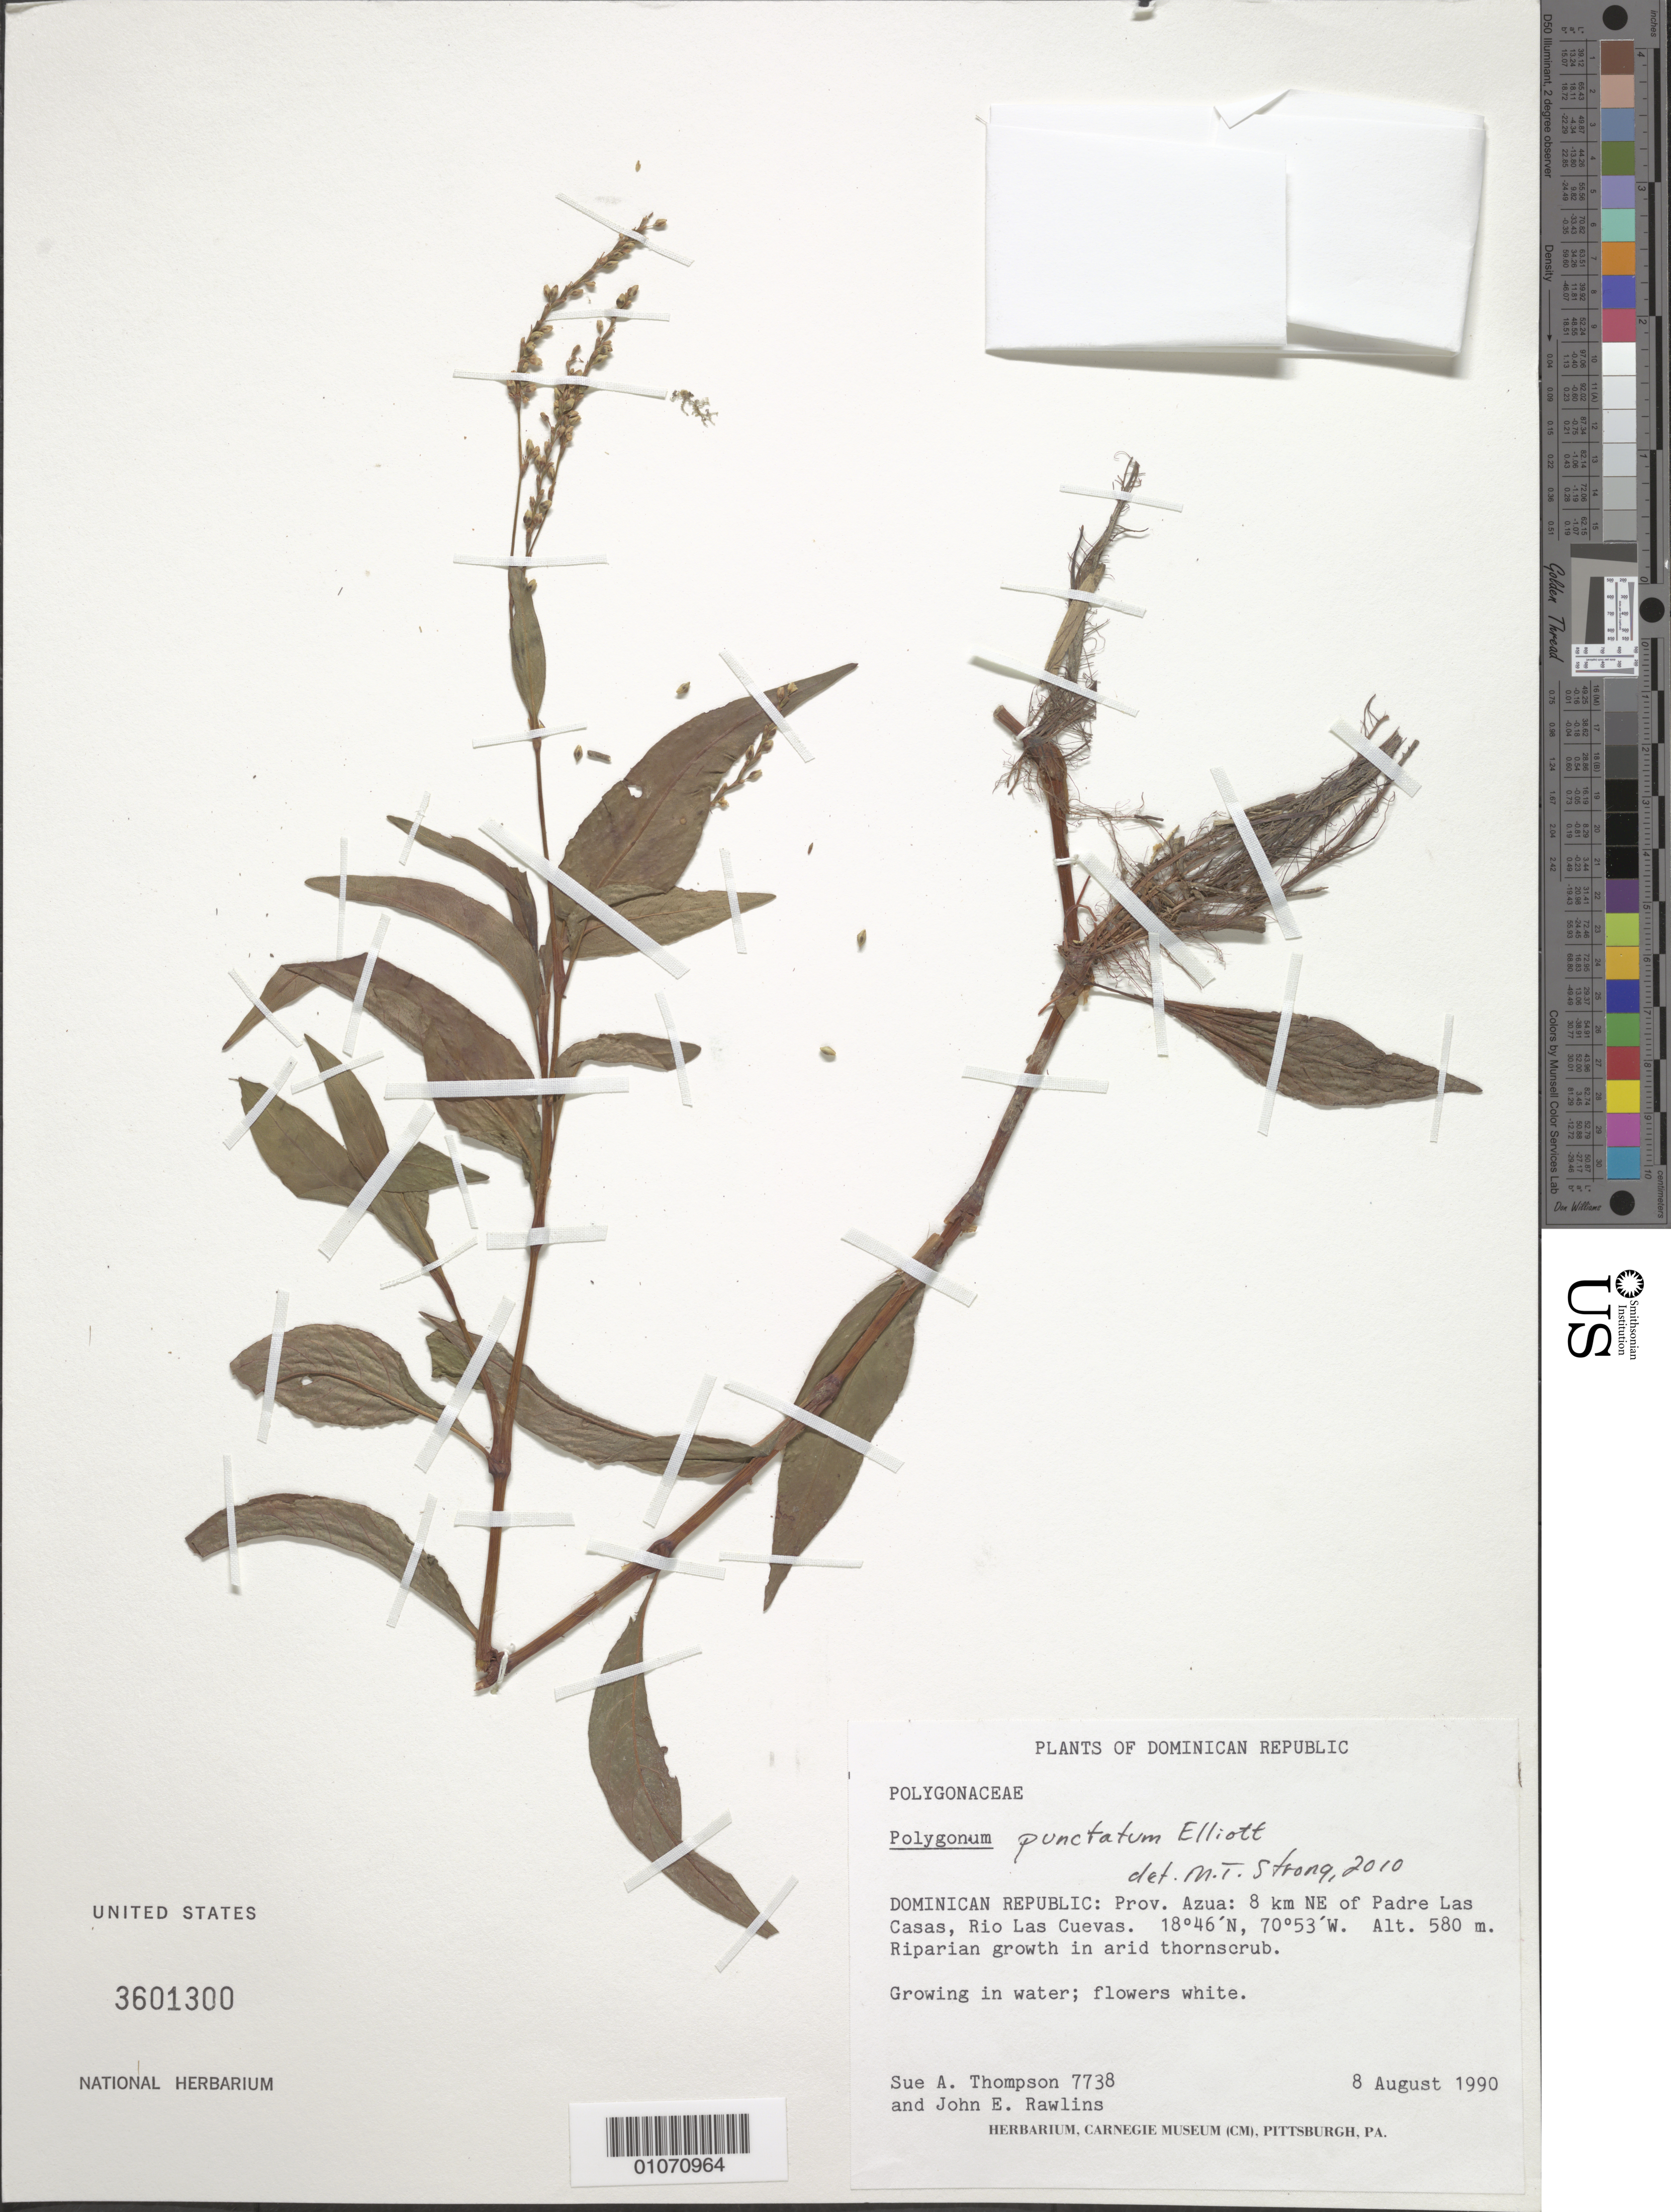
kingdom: Plantae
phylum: Tracheophyta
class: Magnoliopsida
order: Caryophyllales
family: Polygonaceae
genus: Polygonum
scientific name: Polygonum punctatum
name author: Elliott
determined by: Strong, M. T., (US), Smithsonian Institution - National Museum of Natural History (UNITED STATES)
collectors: S. A. Thompson, J. Rawlins & C. Young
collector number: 7738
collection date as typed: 08 Aug 1990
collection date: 1990-08-08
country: Dominican Republic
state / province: Azua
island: Hispaniola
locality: Padre Las Casas, 8 km NE of; Rio Las Cuevas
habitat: Riparian growth in arid thorn scrub; growing in water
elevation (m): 580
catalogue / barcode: US 3601300